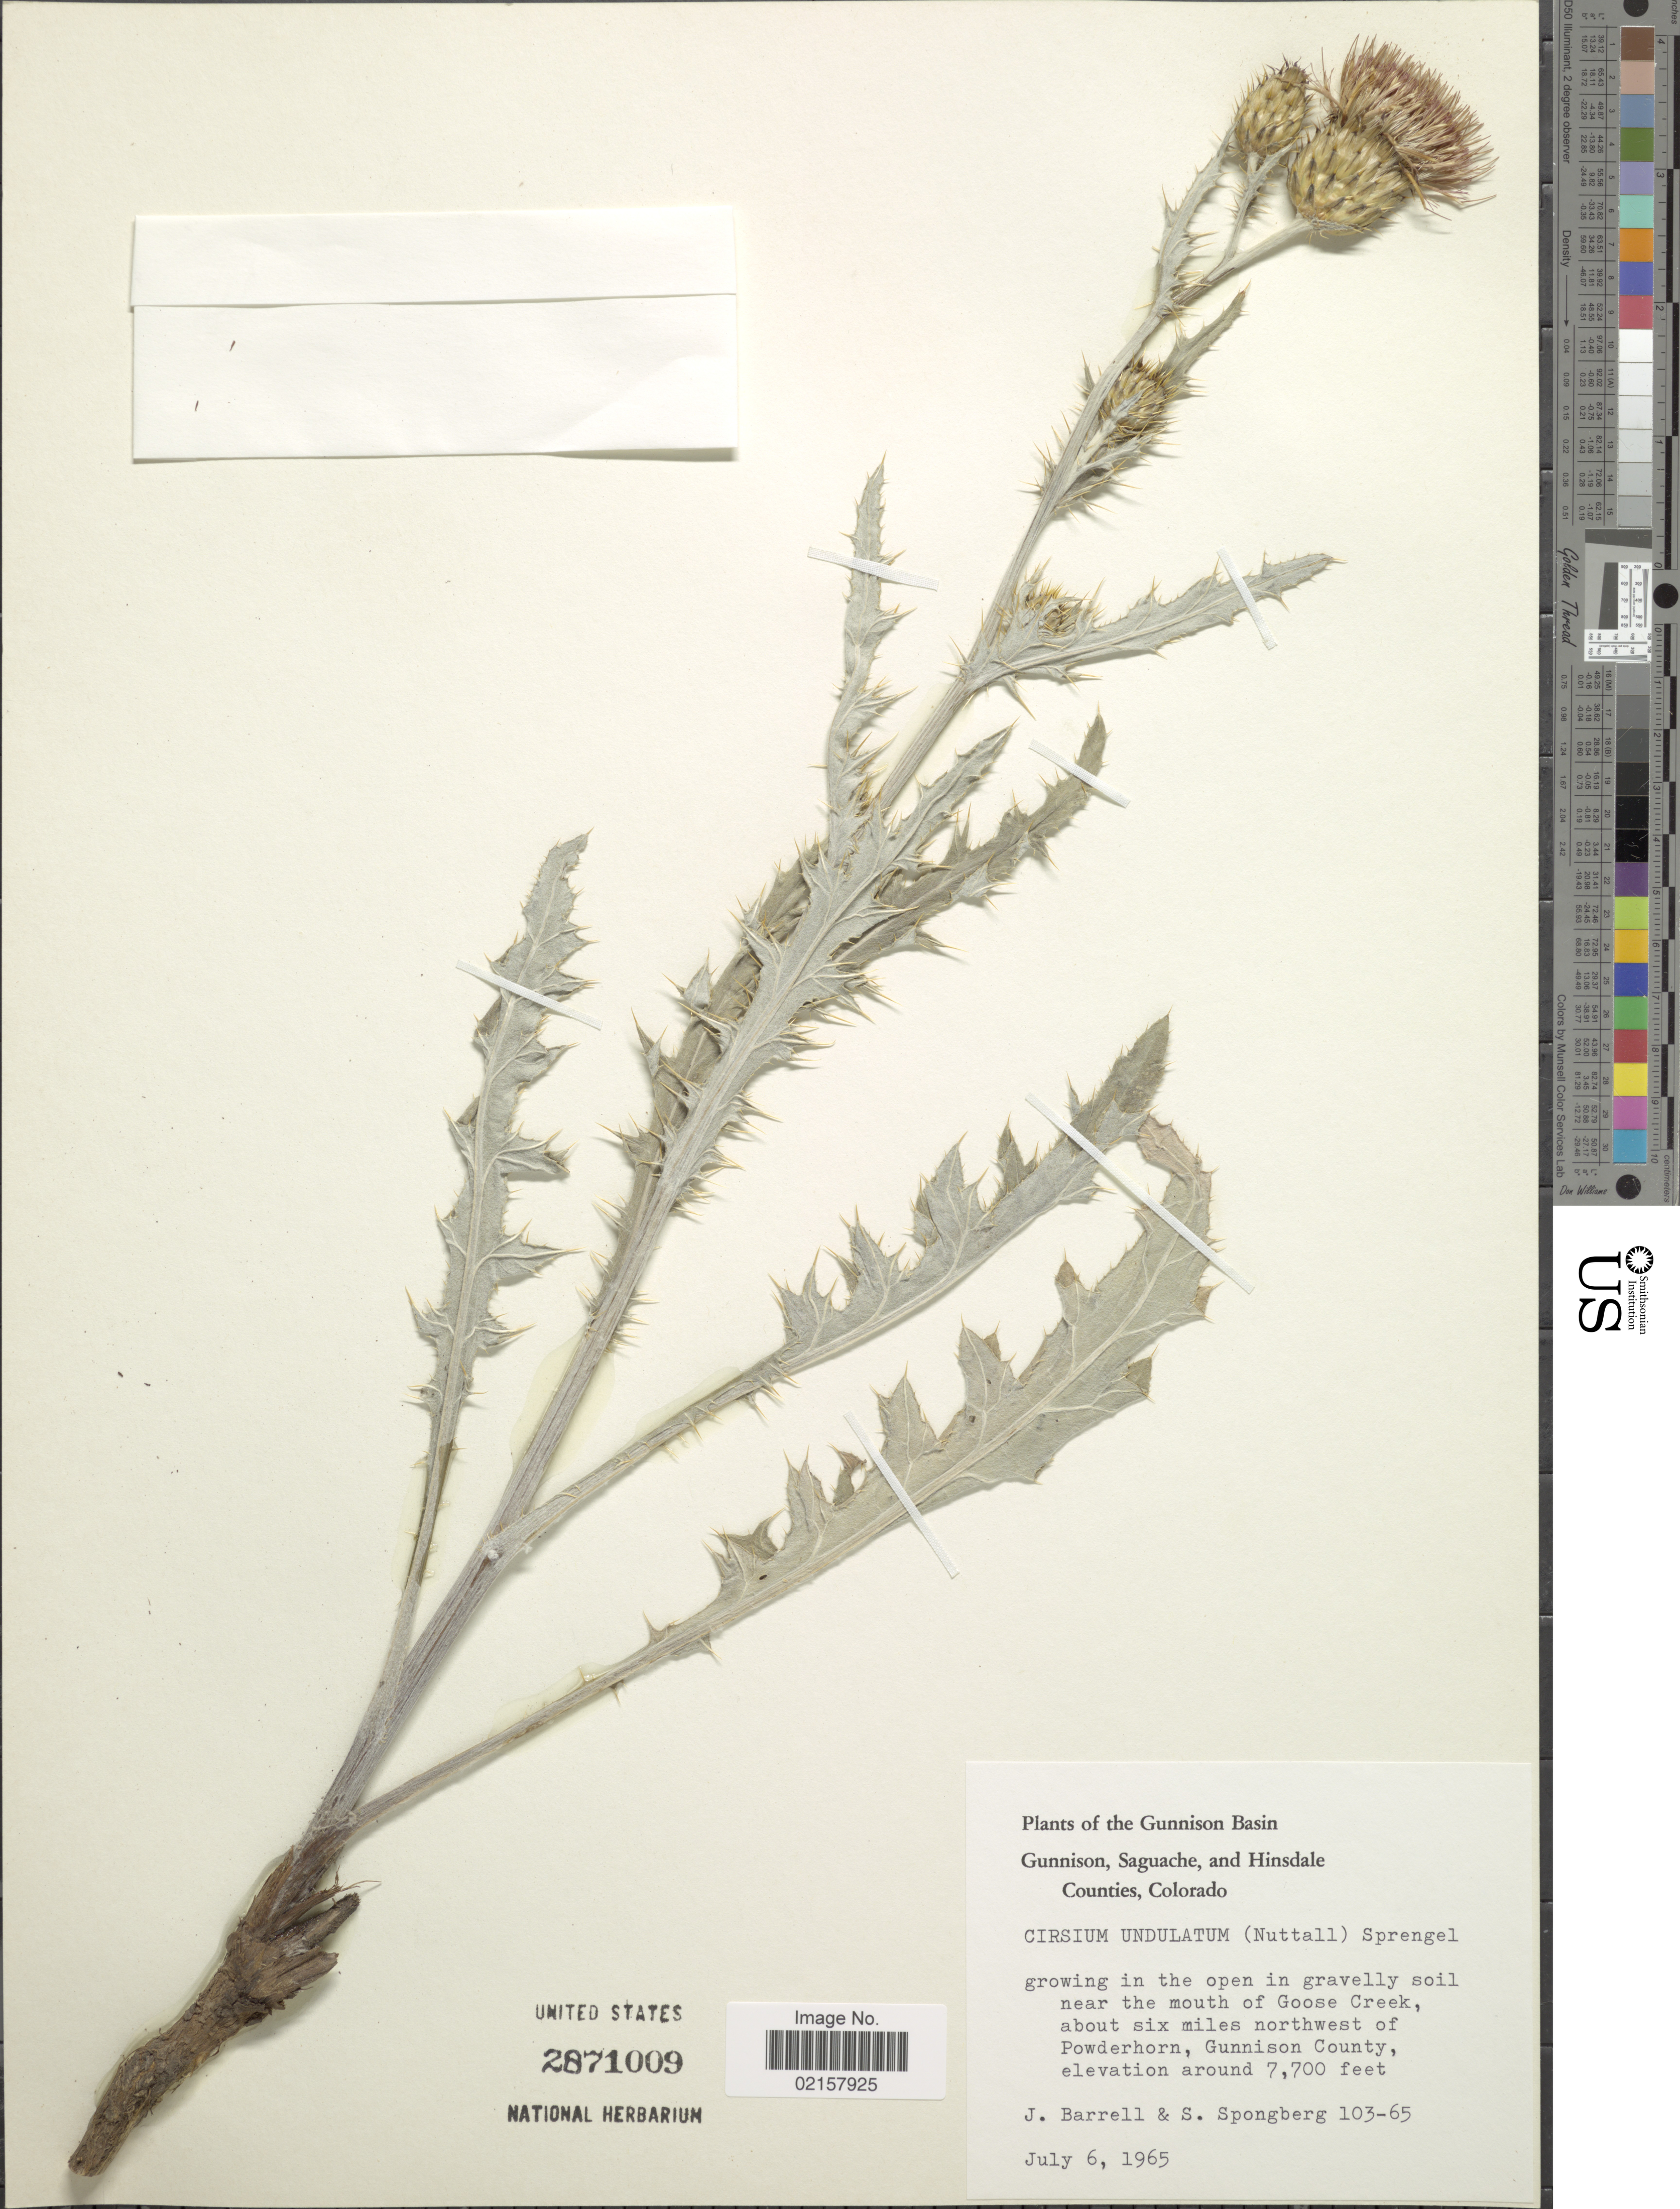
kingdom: Plantae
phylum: Tracheophyta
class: Magnoliopsida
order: Asterales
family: Asteraceae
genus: Cirsium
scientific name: Cirsium undulatum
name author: (Nutt.) Spreng.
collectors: J. Barrell & S. A.Spongberg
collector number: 103-65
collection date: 1965-07-06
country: United States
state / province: Colorado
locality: Gunnison Basin, Gunnison, Saguache, and Hinsdale Counties, near the mouth of Goose Creek, about six miles northwest of Powderhorn, Gunnison County.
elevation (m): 2347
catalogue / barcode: US 2871009